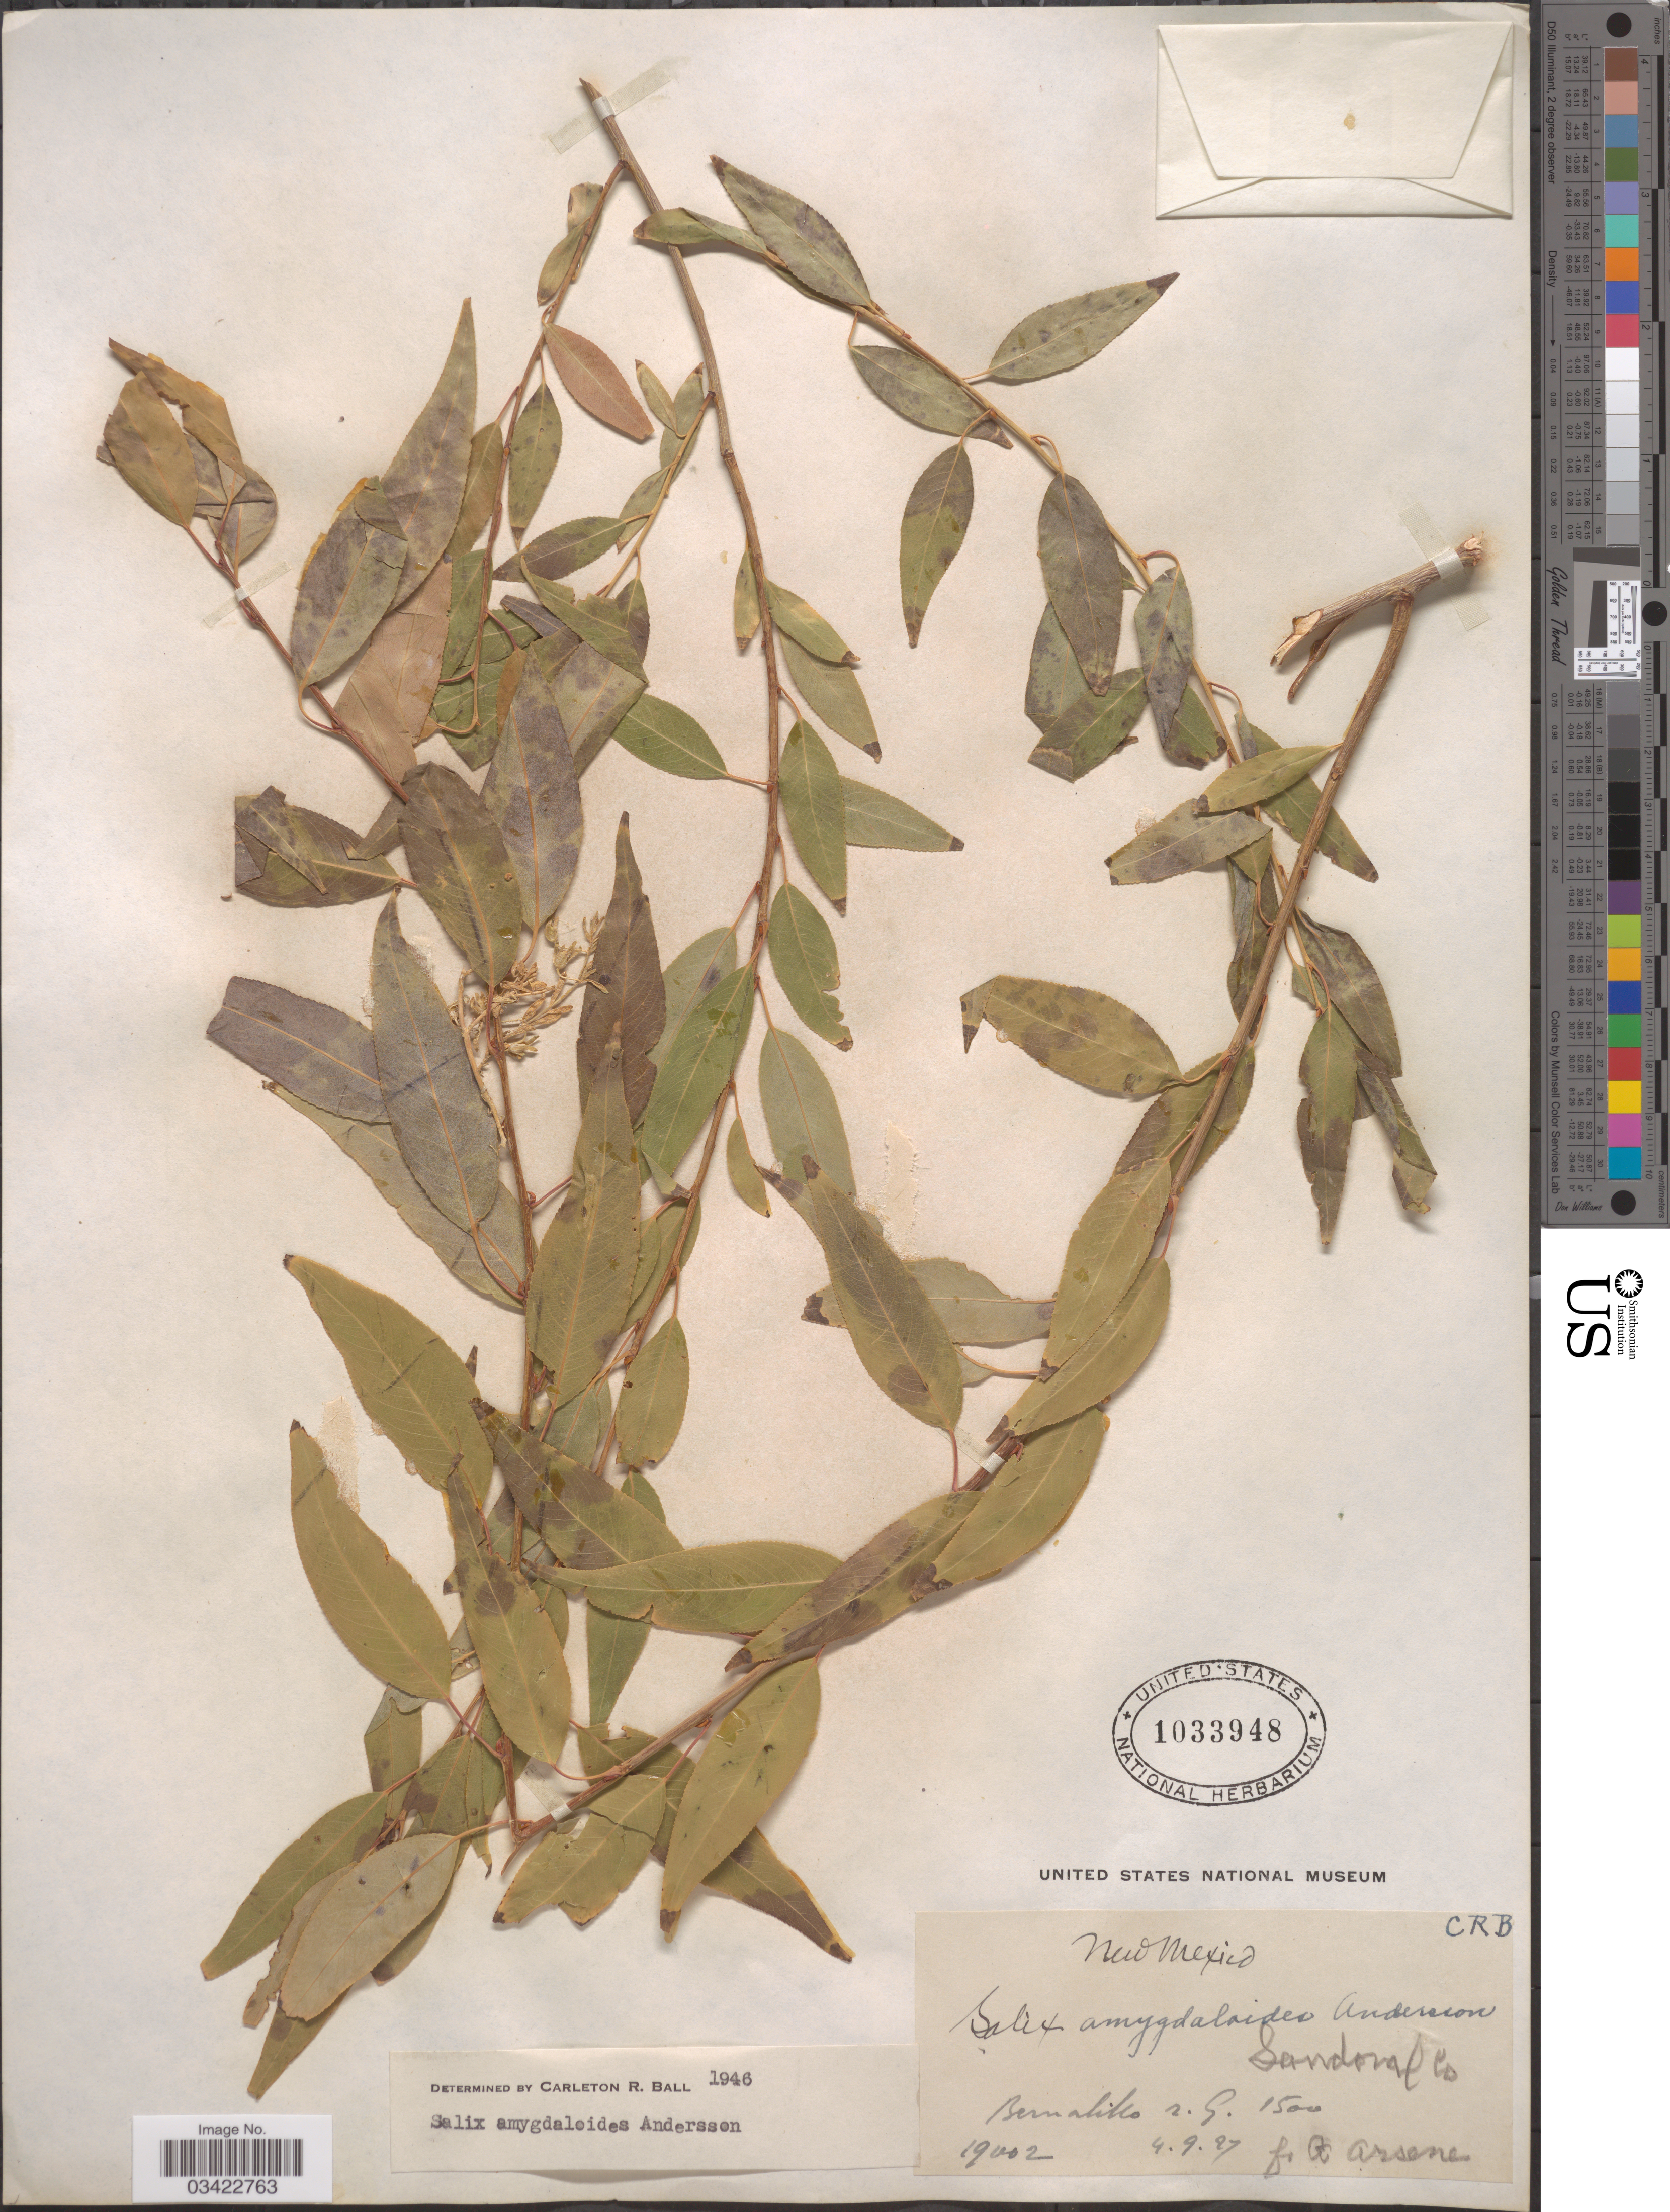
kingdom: Plantae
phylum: Tracheophyta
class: Magnoliopsida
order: Malpighiales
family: Salicaceae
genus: Salix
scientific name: Salix amygdaloides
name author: Andersson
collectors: F. Arsène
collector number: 19002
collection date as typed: Transcribed d/m/y: 4/9/27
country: United States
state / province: New Mexico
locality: Bernalillo, r. G. Sandoval Co.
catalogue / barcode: US 1033948